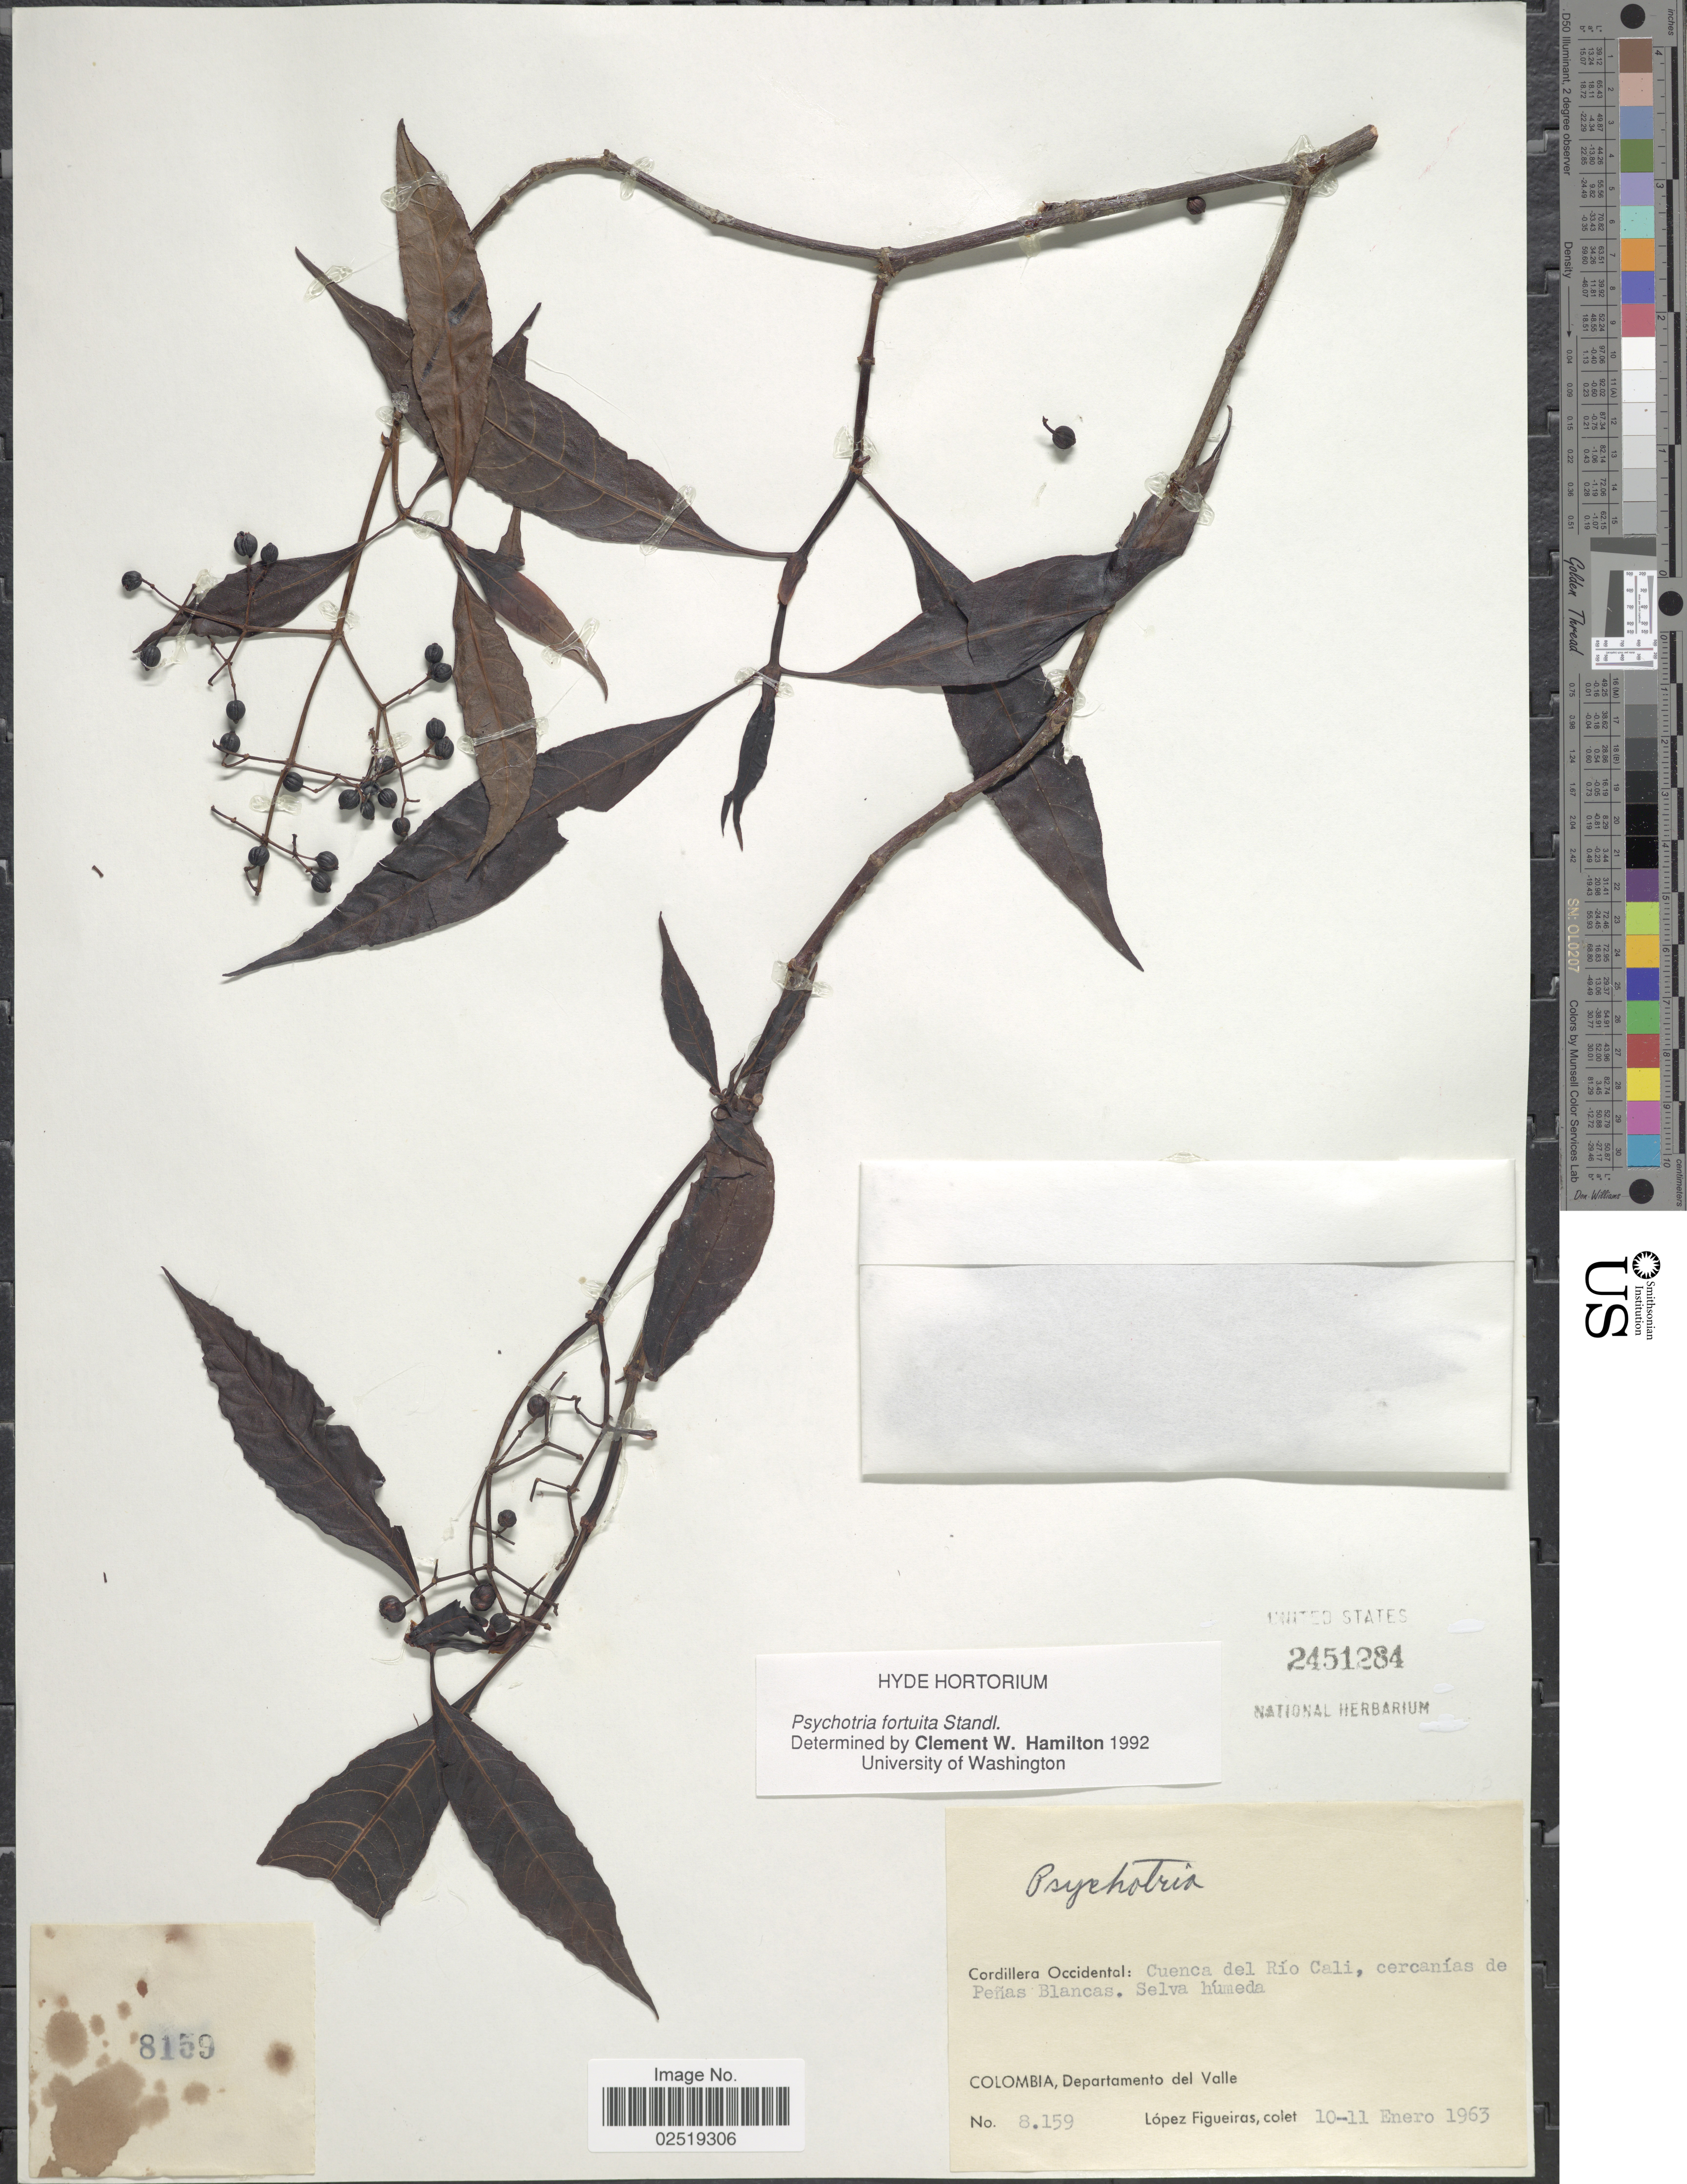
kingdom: Plantae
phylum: Tracheophyta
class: Magnoliopsida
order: Gentianales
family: Rubiaceae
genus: Psychotria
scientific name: Psychotria fortuita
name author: Standl.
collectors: M. López Figueiras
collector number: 8159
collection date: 1963-01-10/1963-01-11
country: Colombia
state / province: Valle del Cauca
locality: Cordillera Occidental: Cuenca del Rio Cali, cercanias de Penas Blancas. Selva humeda. Colombia, Departamento del Valle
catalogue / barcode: US 2451284